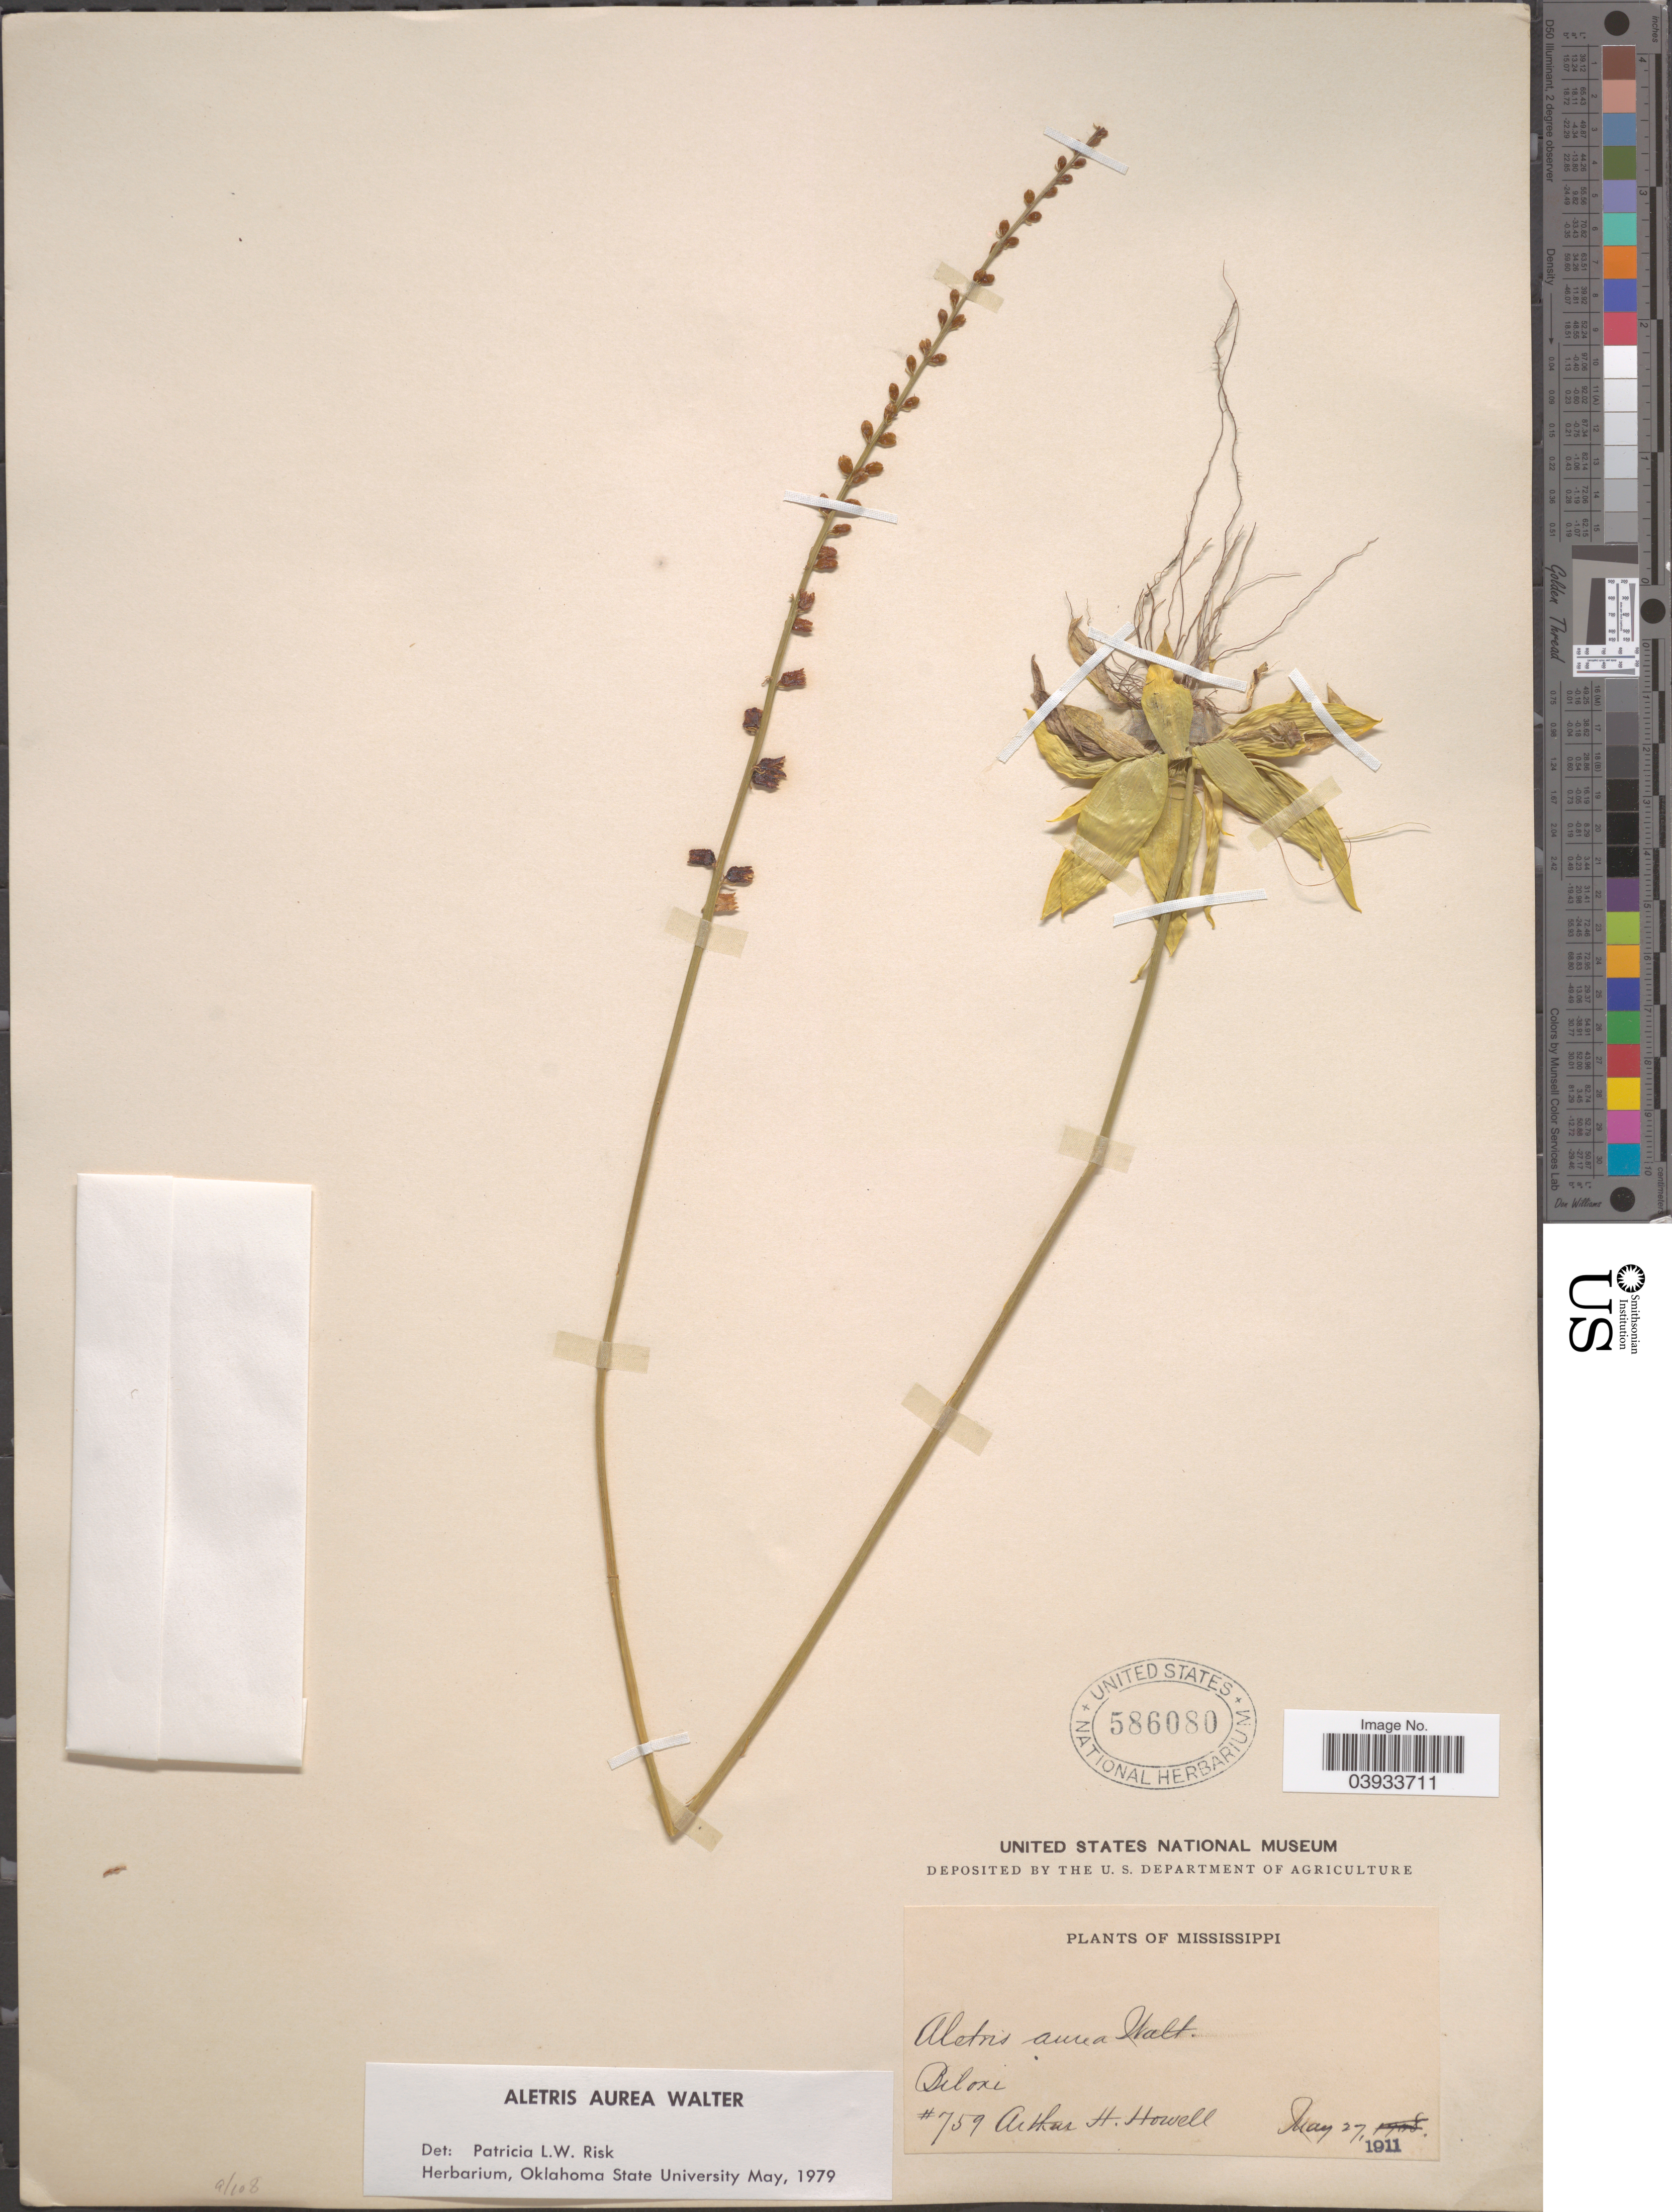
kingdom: Plantae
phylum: Tracheophyta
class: Liliopsida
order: Dioscoreales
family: Nartheciaceae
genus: Aletris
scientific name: Aletris aurea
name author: Walter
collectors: A. H. Howell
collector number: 759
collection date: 1911-05-27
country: United States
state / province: Mississippi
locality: Biloxi.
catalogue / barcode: US 586080